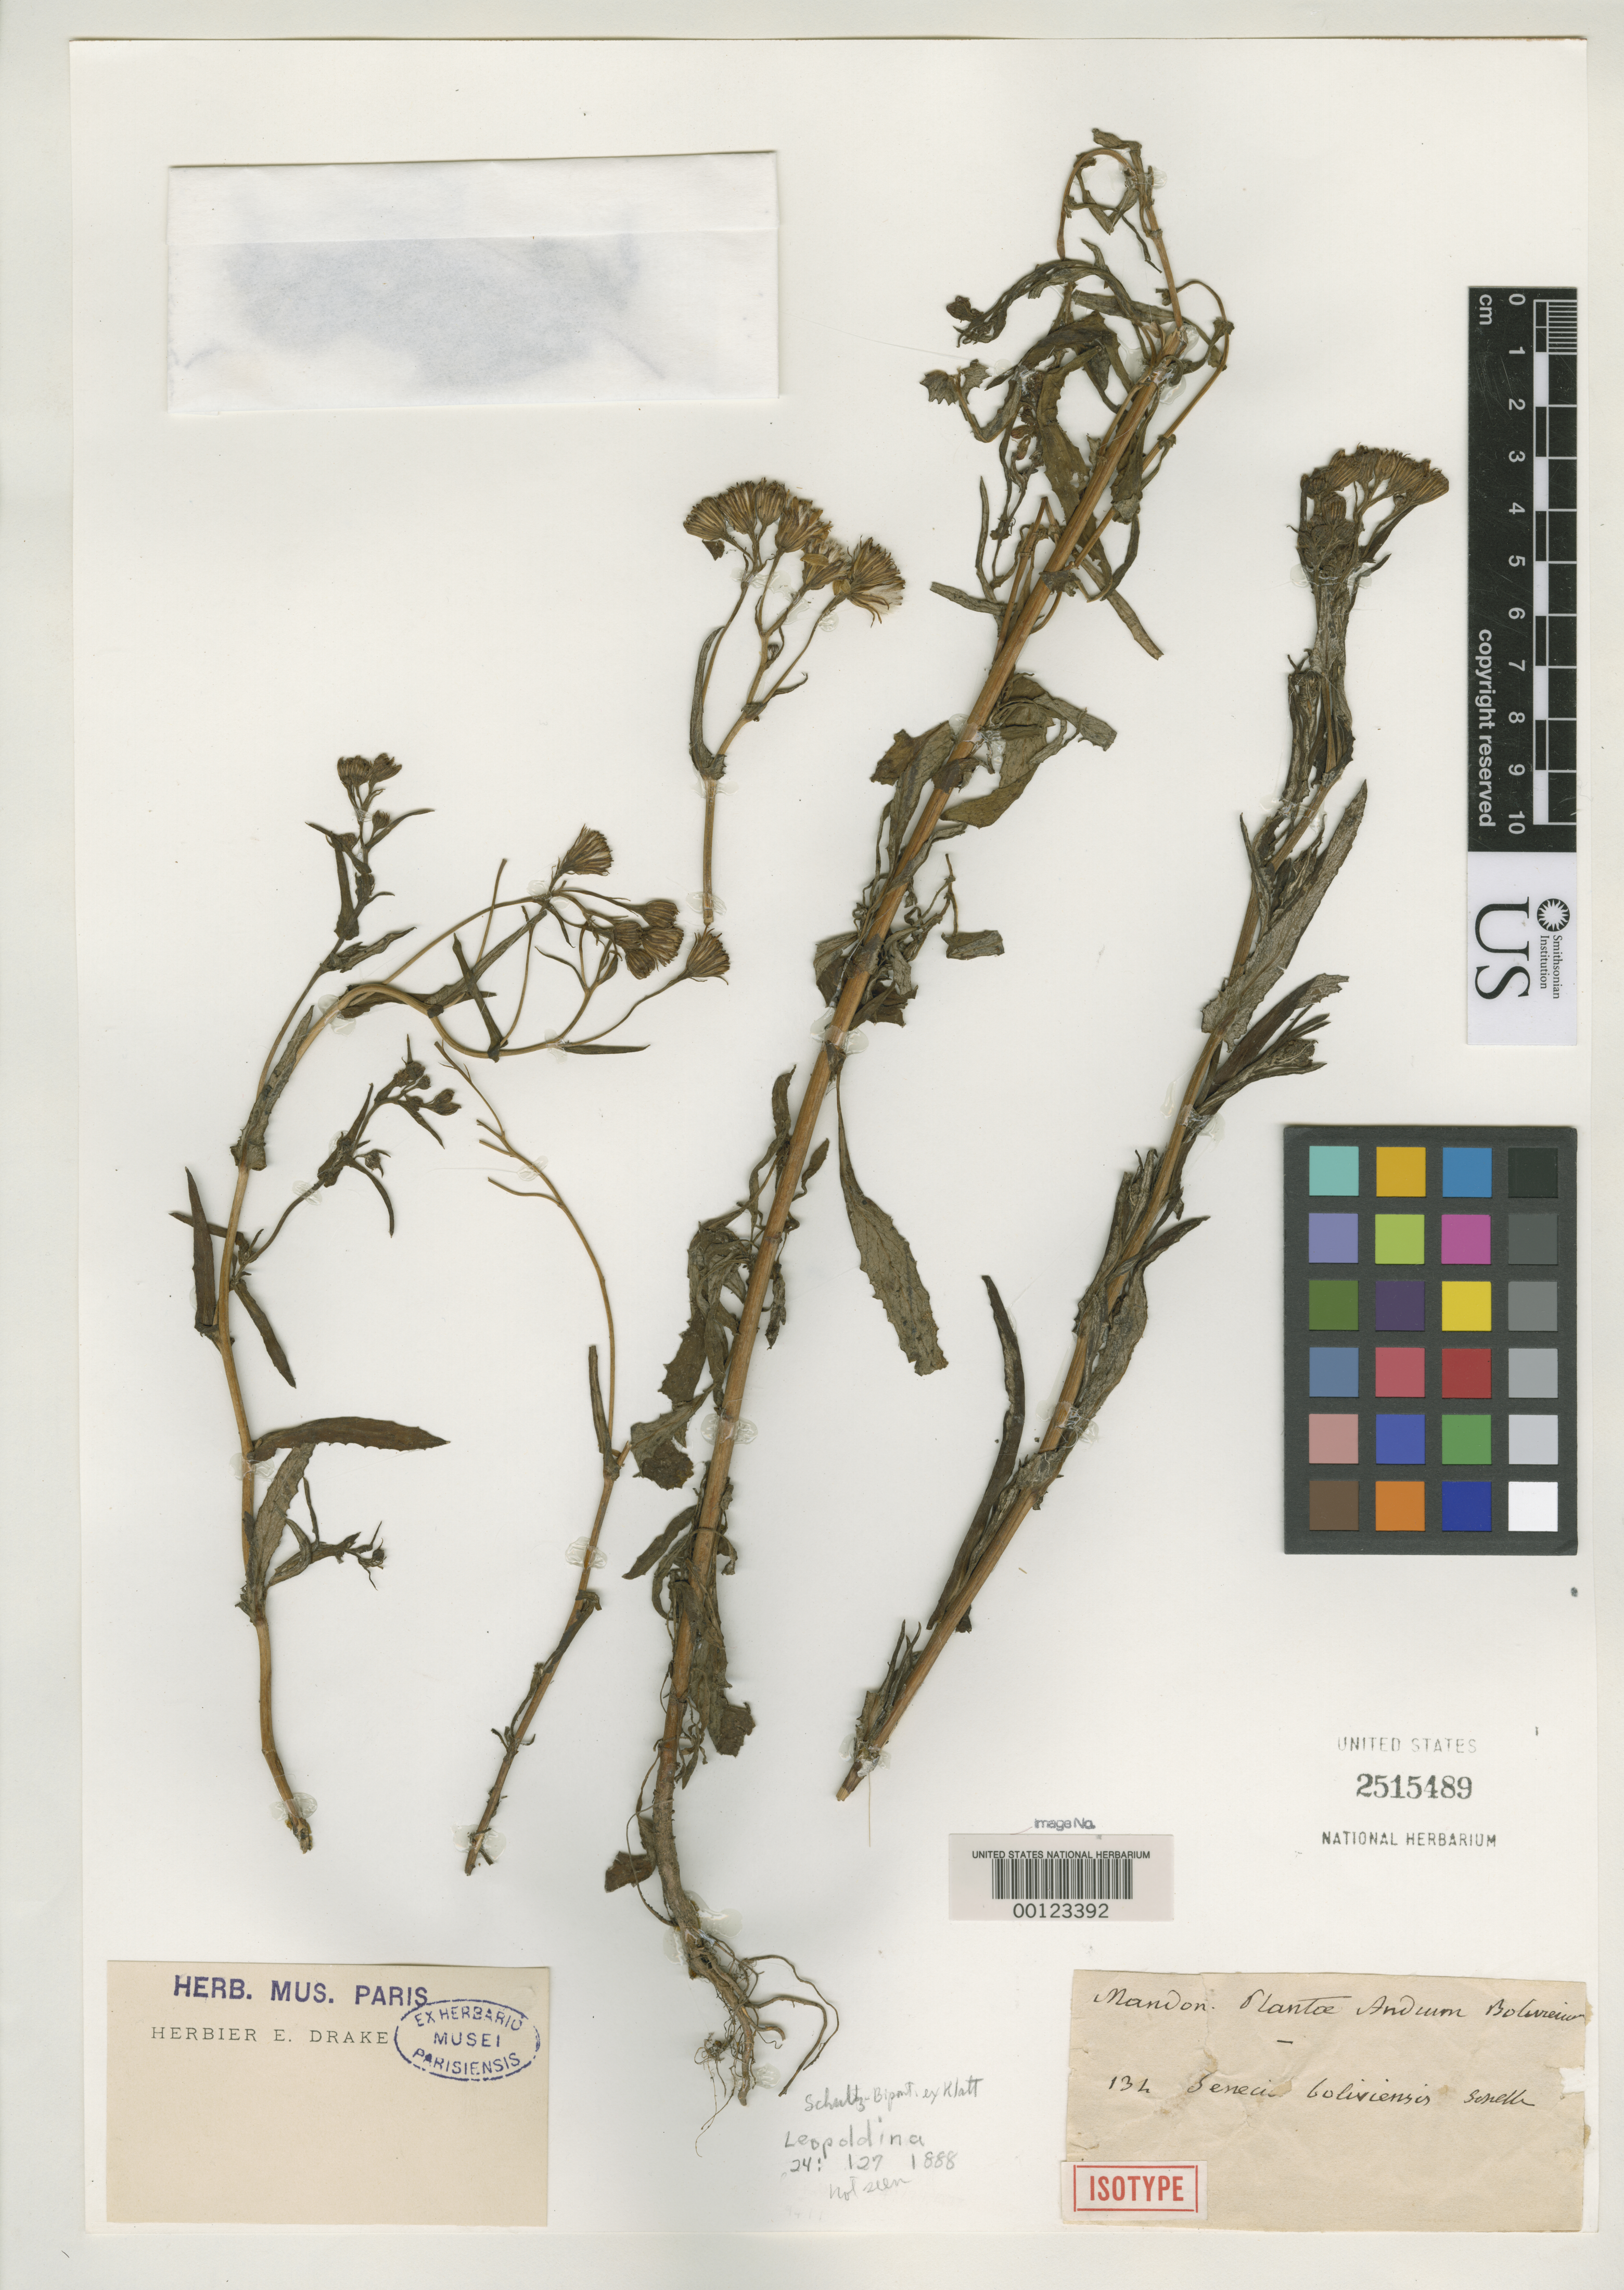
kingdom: Plantae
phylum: Tracheophyta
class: Magnoliopsida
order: Asterales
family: Asteraceae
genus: Senecio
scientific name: Senecio boliviensis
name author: Sch. Bip. ex Klatt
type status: Isotype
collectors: G. Mandon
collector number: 134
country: Bolivia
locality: Andes.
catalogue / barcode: US 2515489